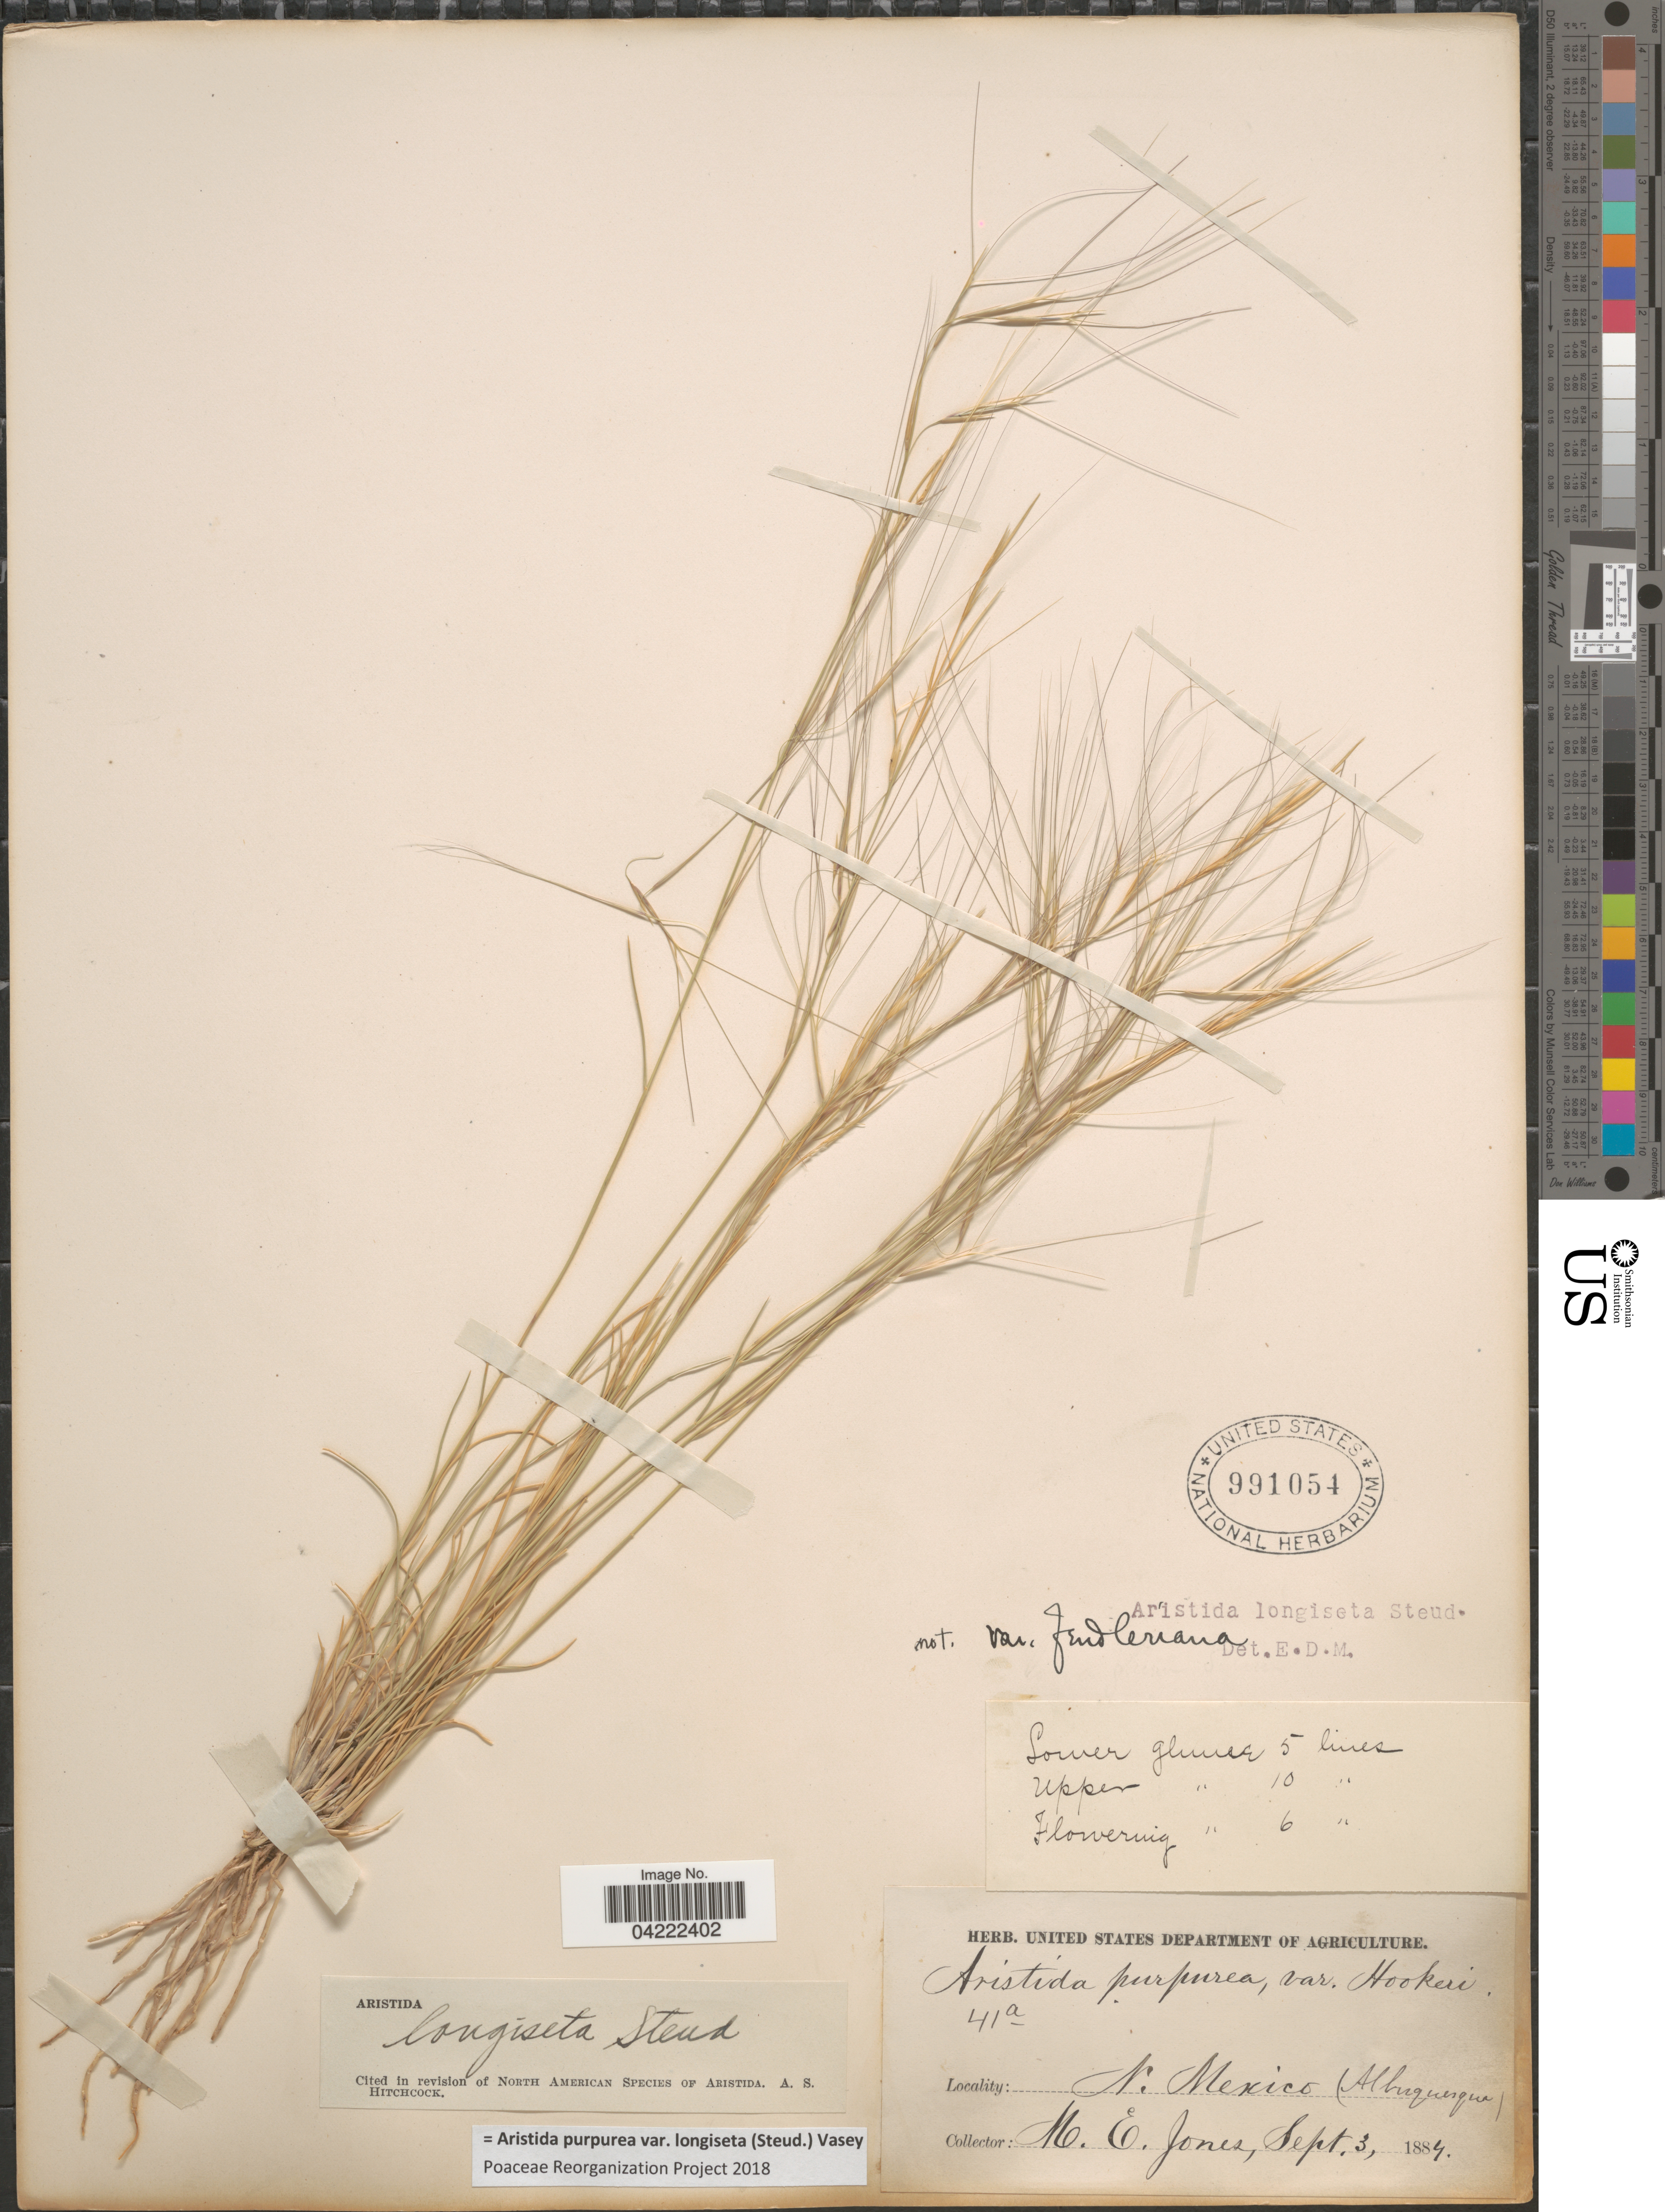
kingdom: Plantae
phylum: Tracheophyta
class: Liliopsida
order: Poales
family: Poaceae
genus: Aristida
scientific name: Aristida purpurea var. longiseta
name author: (Steud.) Vasey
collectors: M. E. Jones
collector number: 41a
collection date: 1884-09-03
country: United States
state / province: New Mexico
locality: Albuquerque.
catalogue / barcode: US 991054